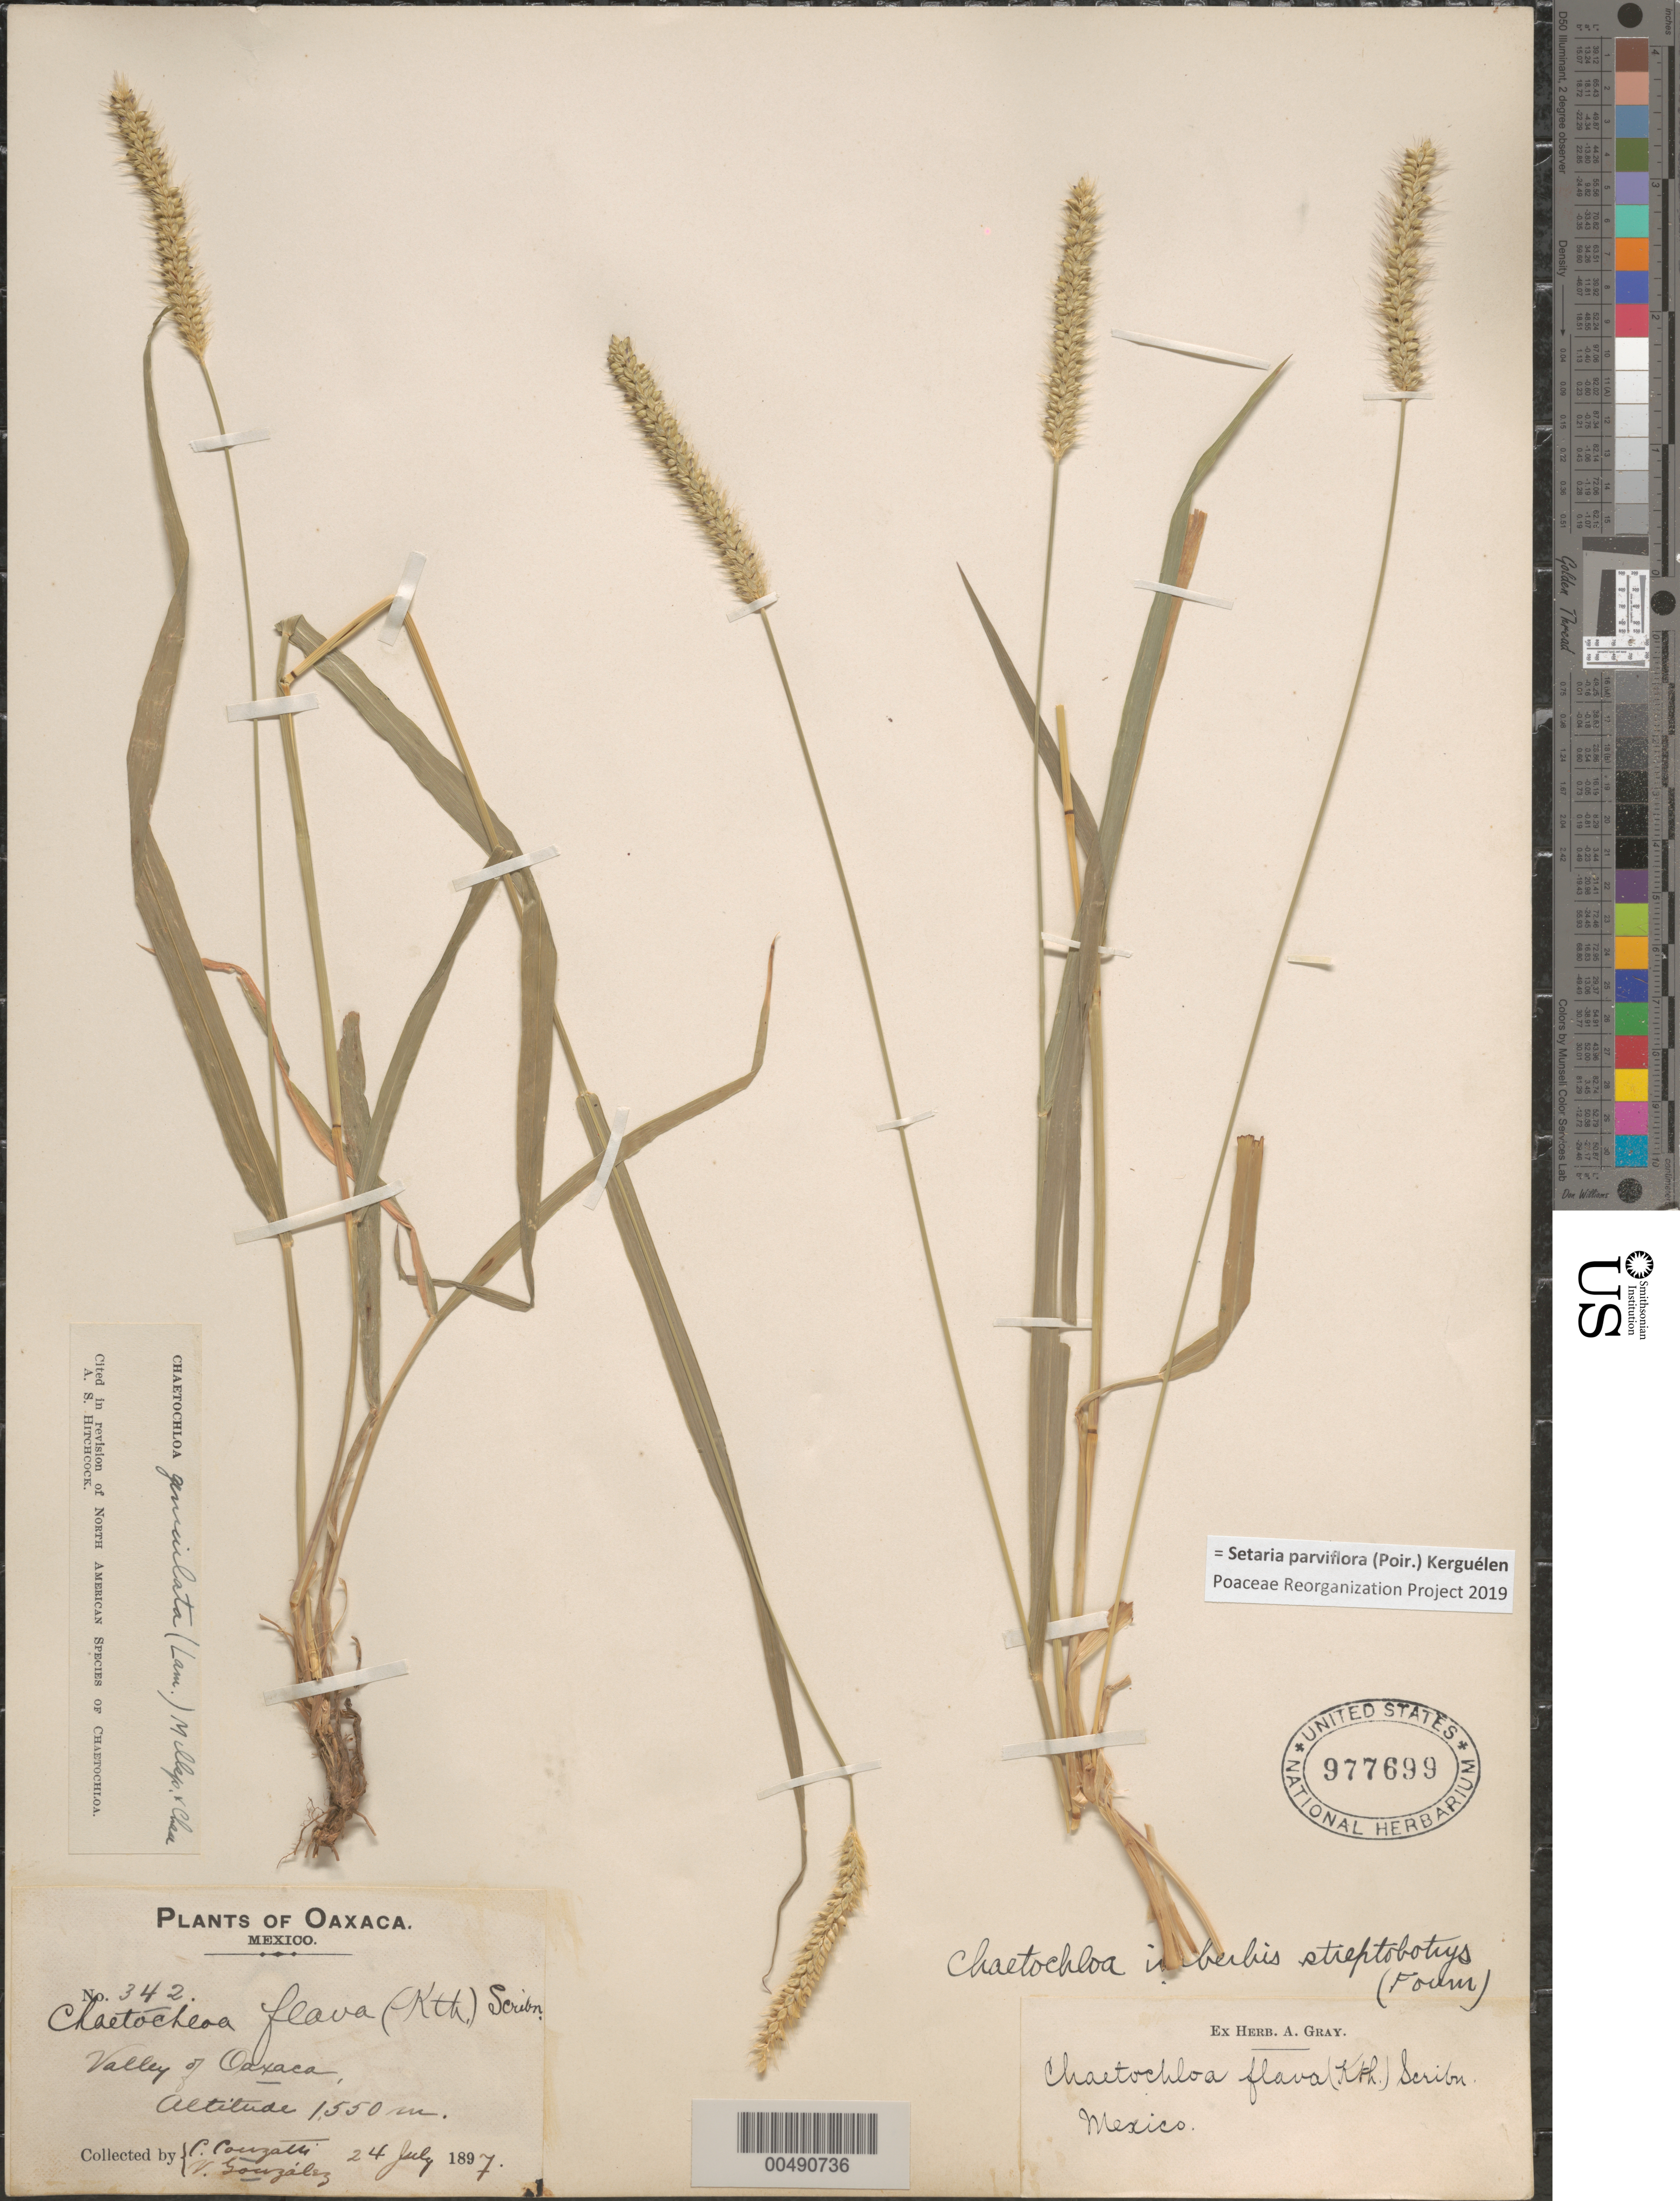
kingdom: Plantae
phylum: Tracheophyta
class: Liliopsida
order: Poales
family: Poaceae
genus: Setaria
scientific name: Setaria parviflora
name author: (Poir.) Kerguélen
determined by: Poaceae Reorganization Project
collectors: C. Conzatti & V. Gonzalez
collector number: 342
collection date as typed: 24 Jul 1897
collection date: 1897-07-24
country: Mexico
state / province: Oaxaca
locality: Valley of Oaxaca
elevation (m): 1550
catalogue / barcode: US 977699